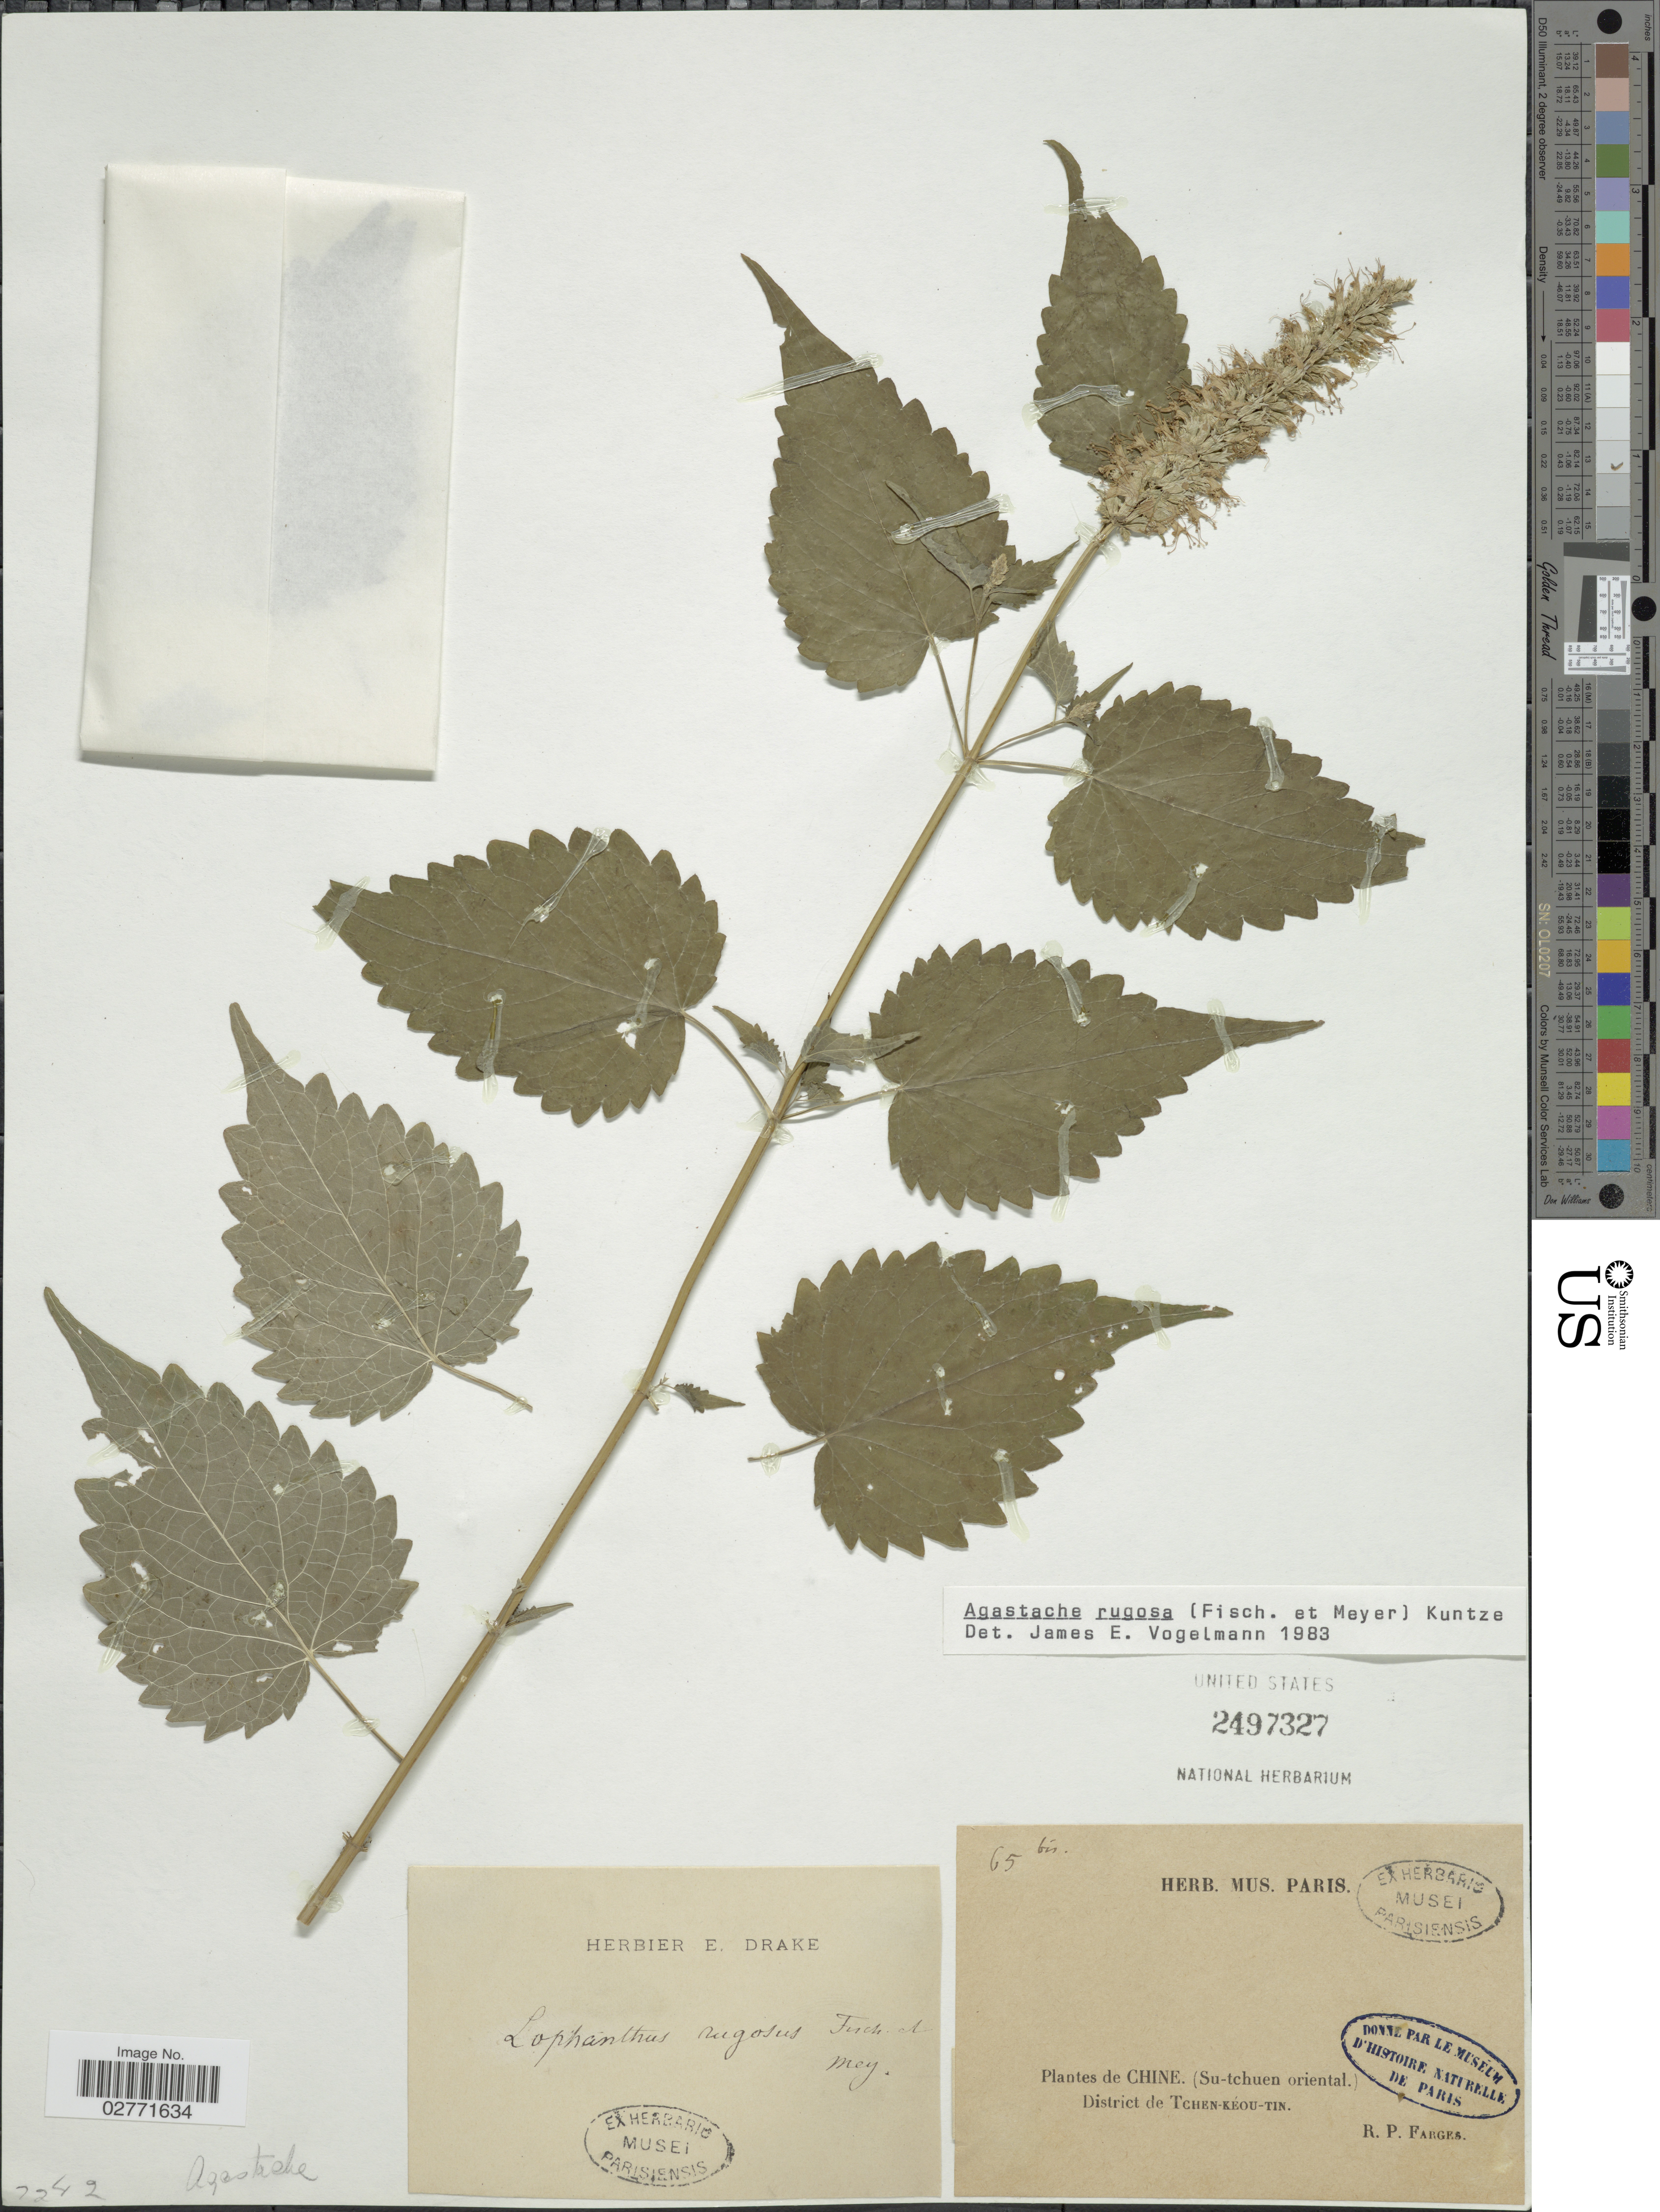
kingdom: Plantae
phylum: Tracheophyta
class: Magnoliopsida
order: Lamiales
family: Lamiaceae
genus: Agastache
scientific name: Agastache rugosa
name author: (Fisch. & C.A. Mey.) Kuntze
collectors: R. Farges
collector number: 65bis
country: China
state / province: Sichuan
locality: (Su-tchuen oriental.) District de Tchen-kéou-tin.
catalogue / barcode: US 2497327